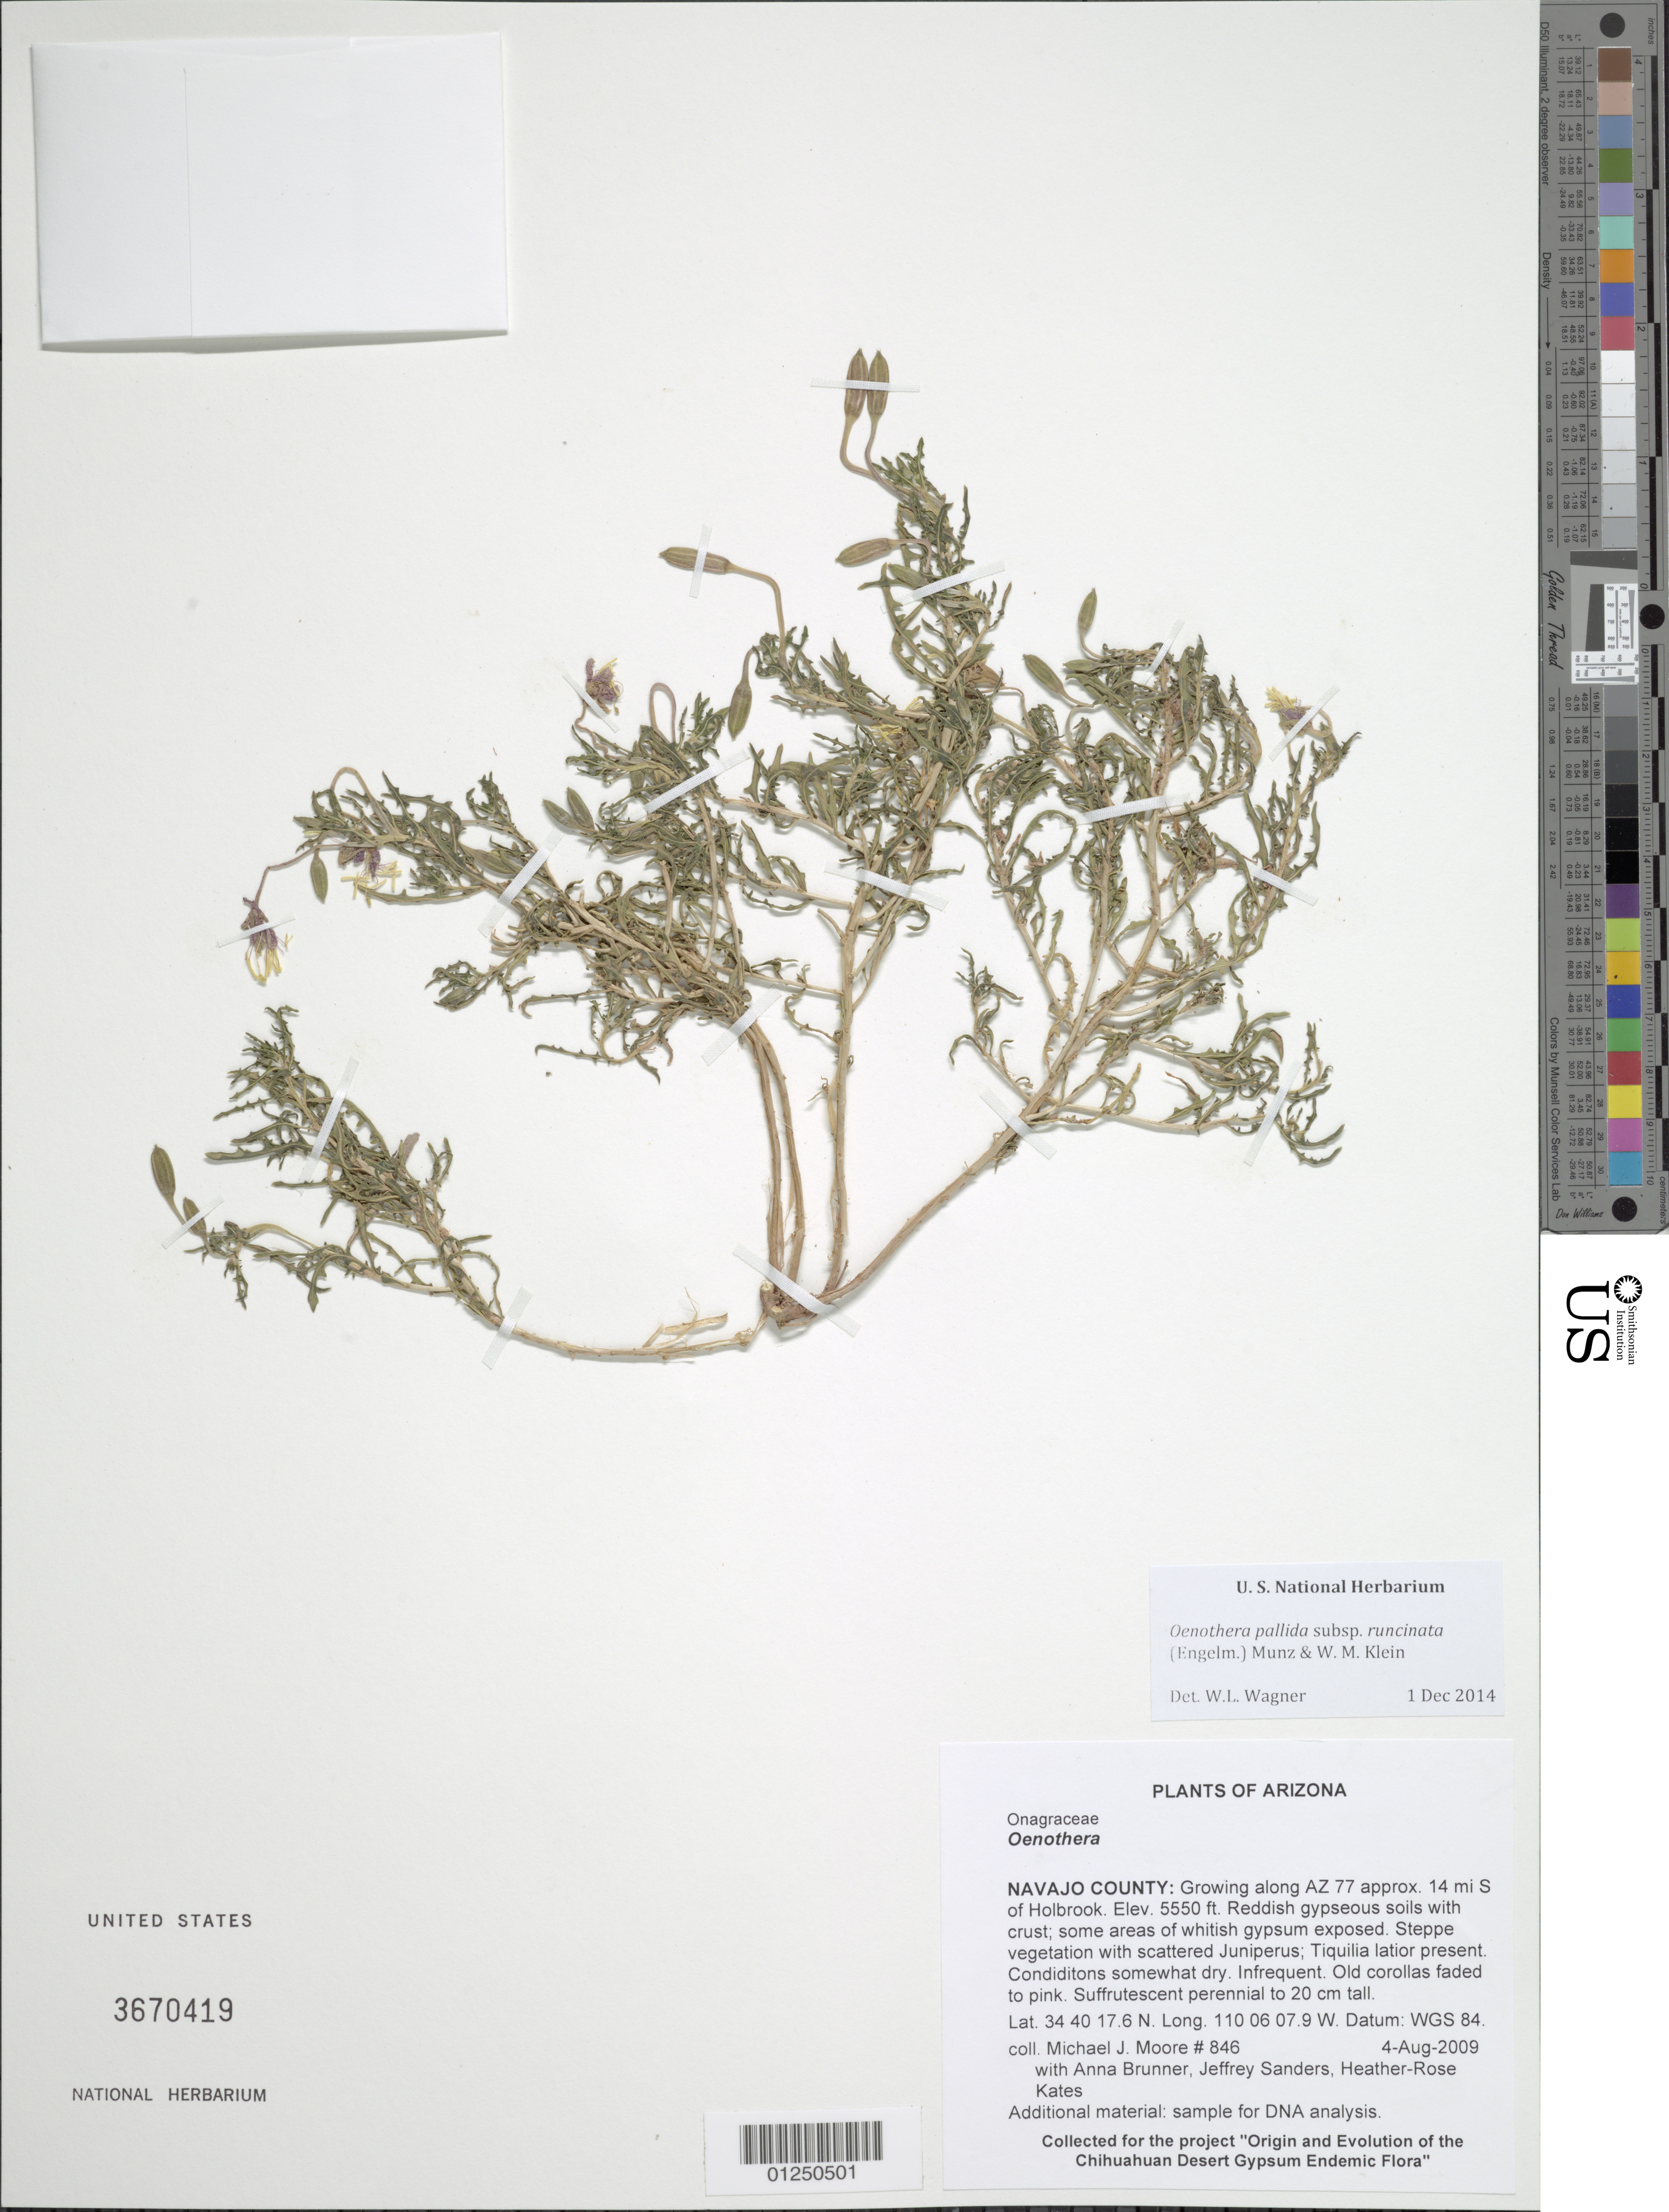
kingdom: Plantae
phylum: Tracheophyta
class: Magnoliopsida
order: Myrtales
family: Onagraceae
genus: Oenothera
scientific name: Oenothera pallida subsp. runcinata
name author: (Engelm.) Munz & W.M. Klein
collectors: M. J. Moore et al.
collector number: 846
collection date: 2009-08-04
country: United States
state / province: Arizona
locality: Along AZ 77 approz. 4 mile S of Holbrook.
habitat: Reddish gypseous soils with hard crust. Along roadside.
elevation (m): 1692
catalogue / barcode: US 3670419